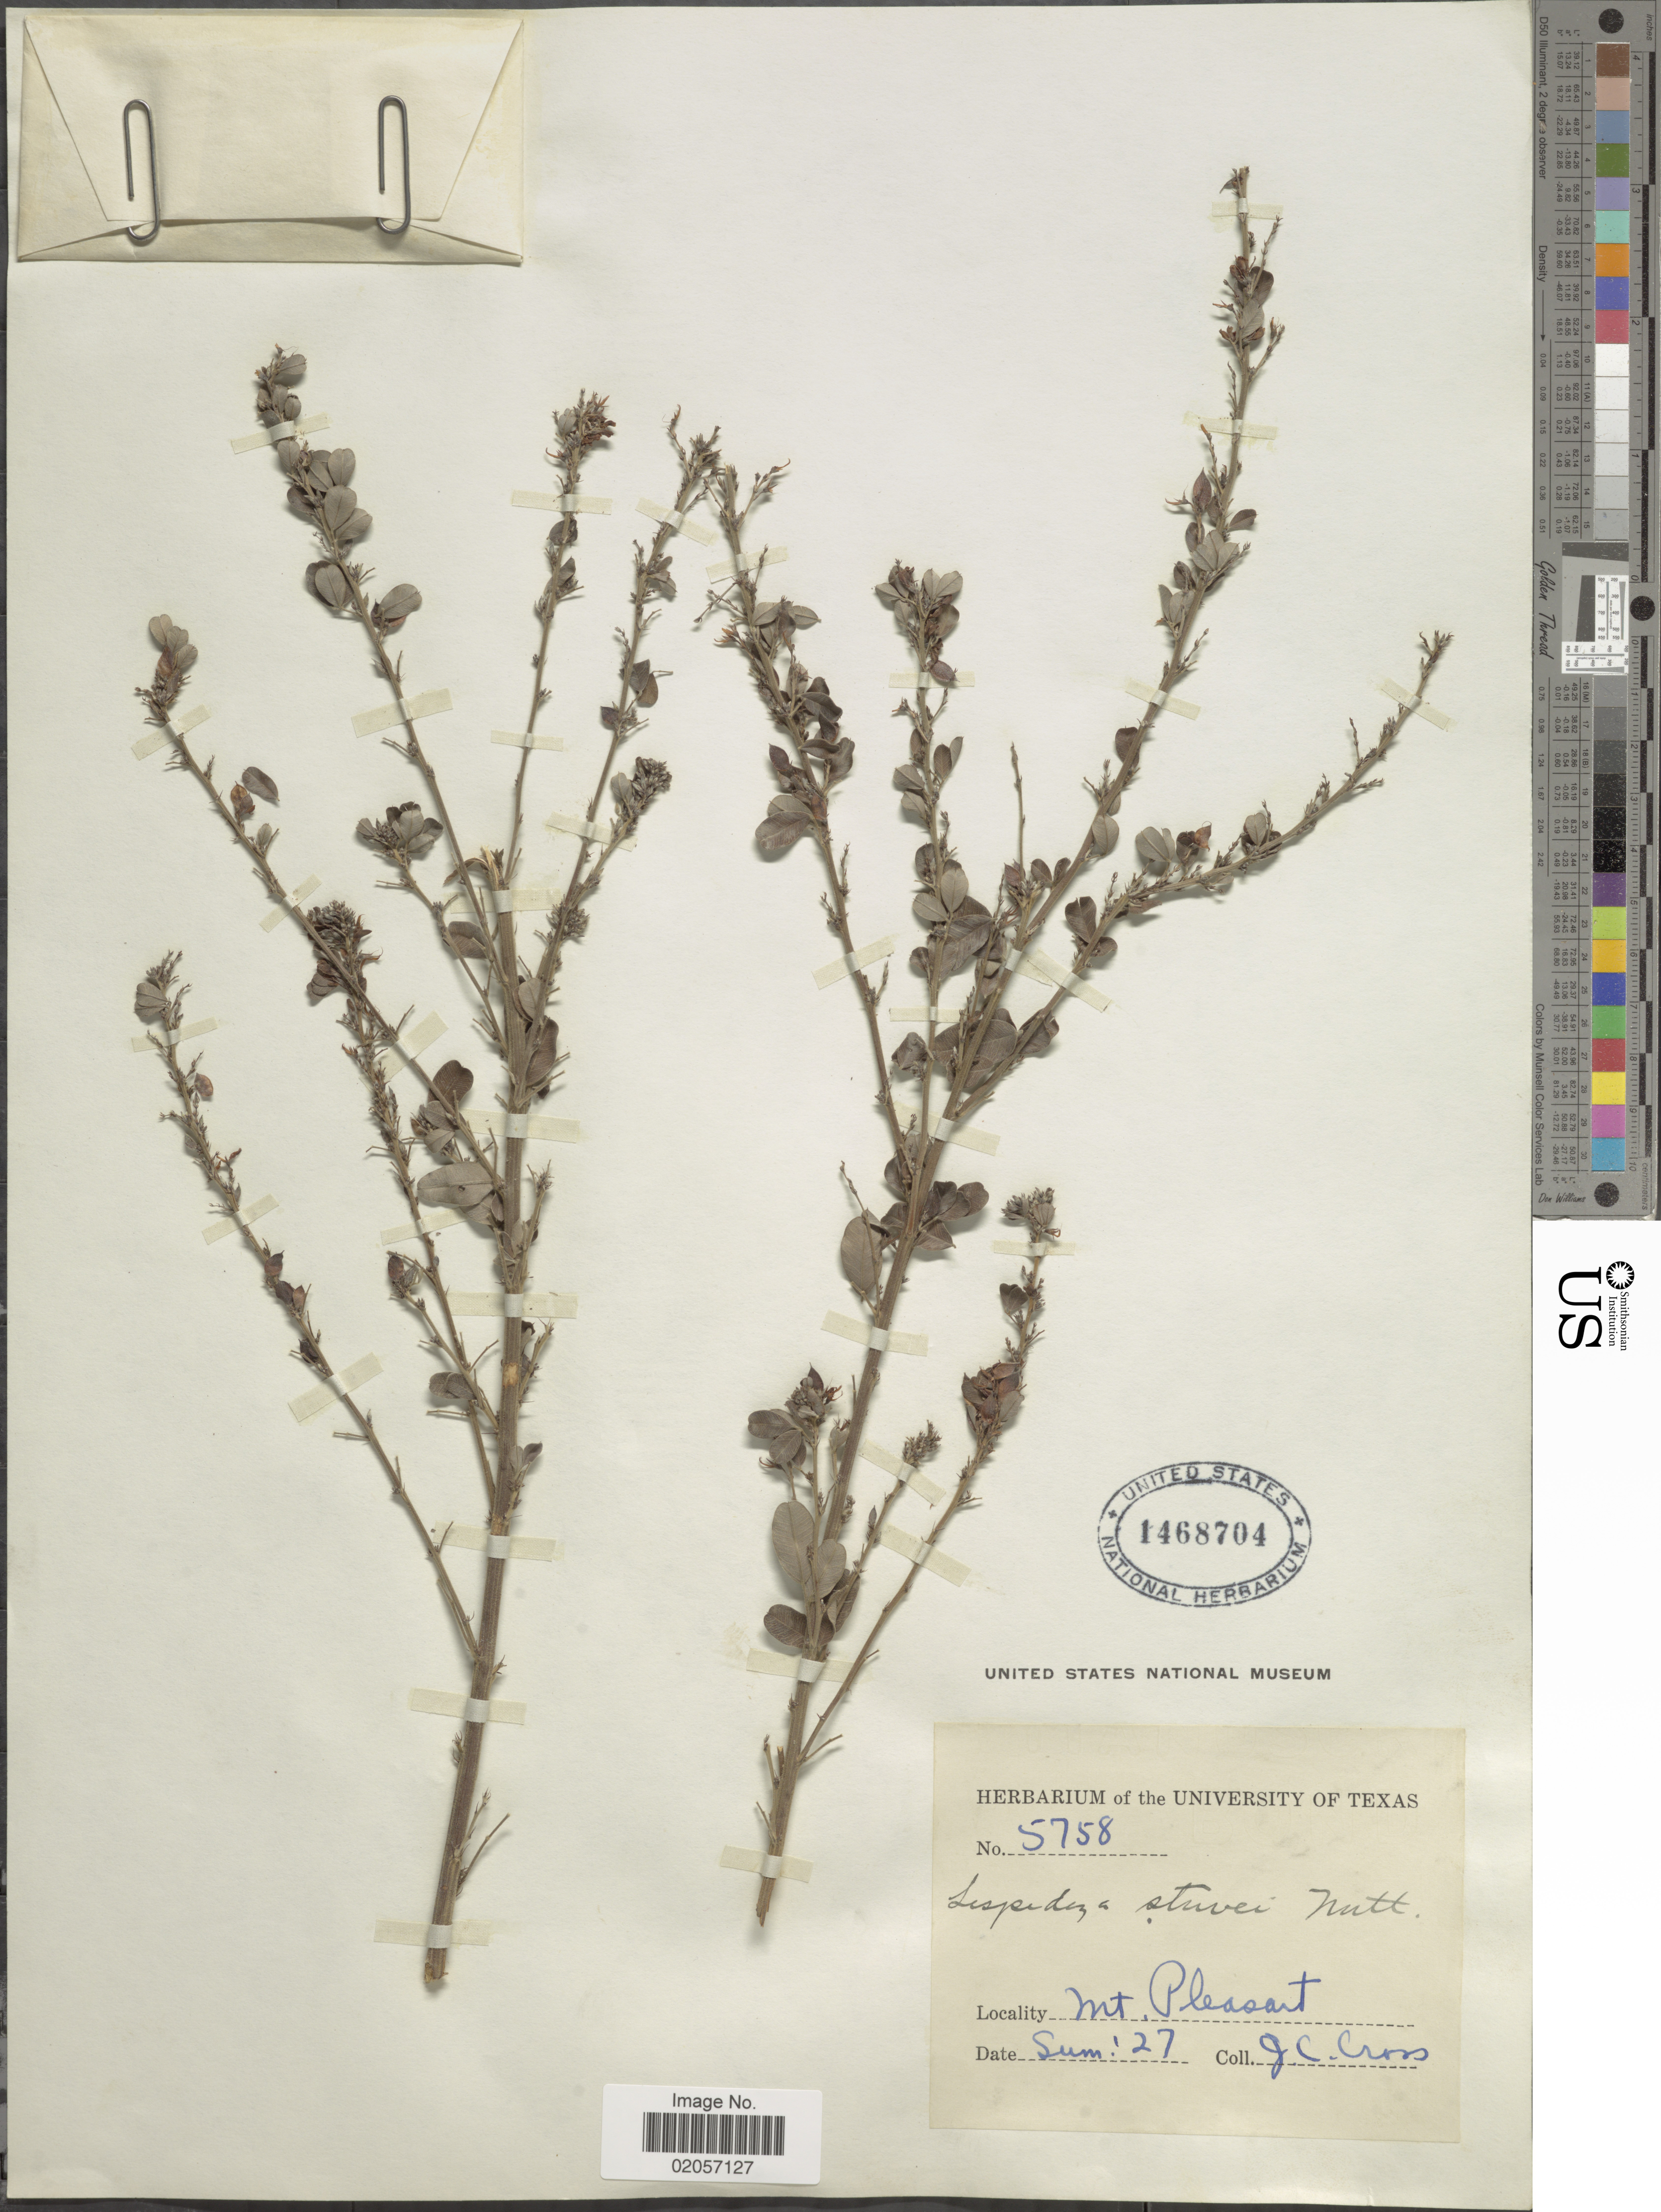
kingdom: Plantae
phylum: Tracheophyta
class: Magnoliopsida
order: Fabales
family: Fabaceae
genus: Lespedeza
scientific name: Lespedeza stuevei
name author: Nutt.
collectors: J. Cross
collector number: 5758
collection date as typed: Sum' 27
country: United States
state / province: Texas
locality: Mt. Pleasant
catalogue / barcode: US 1468704